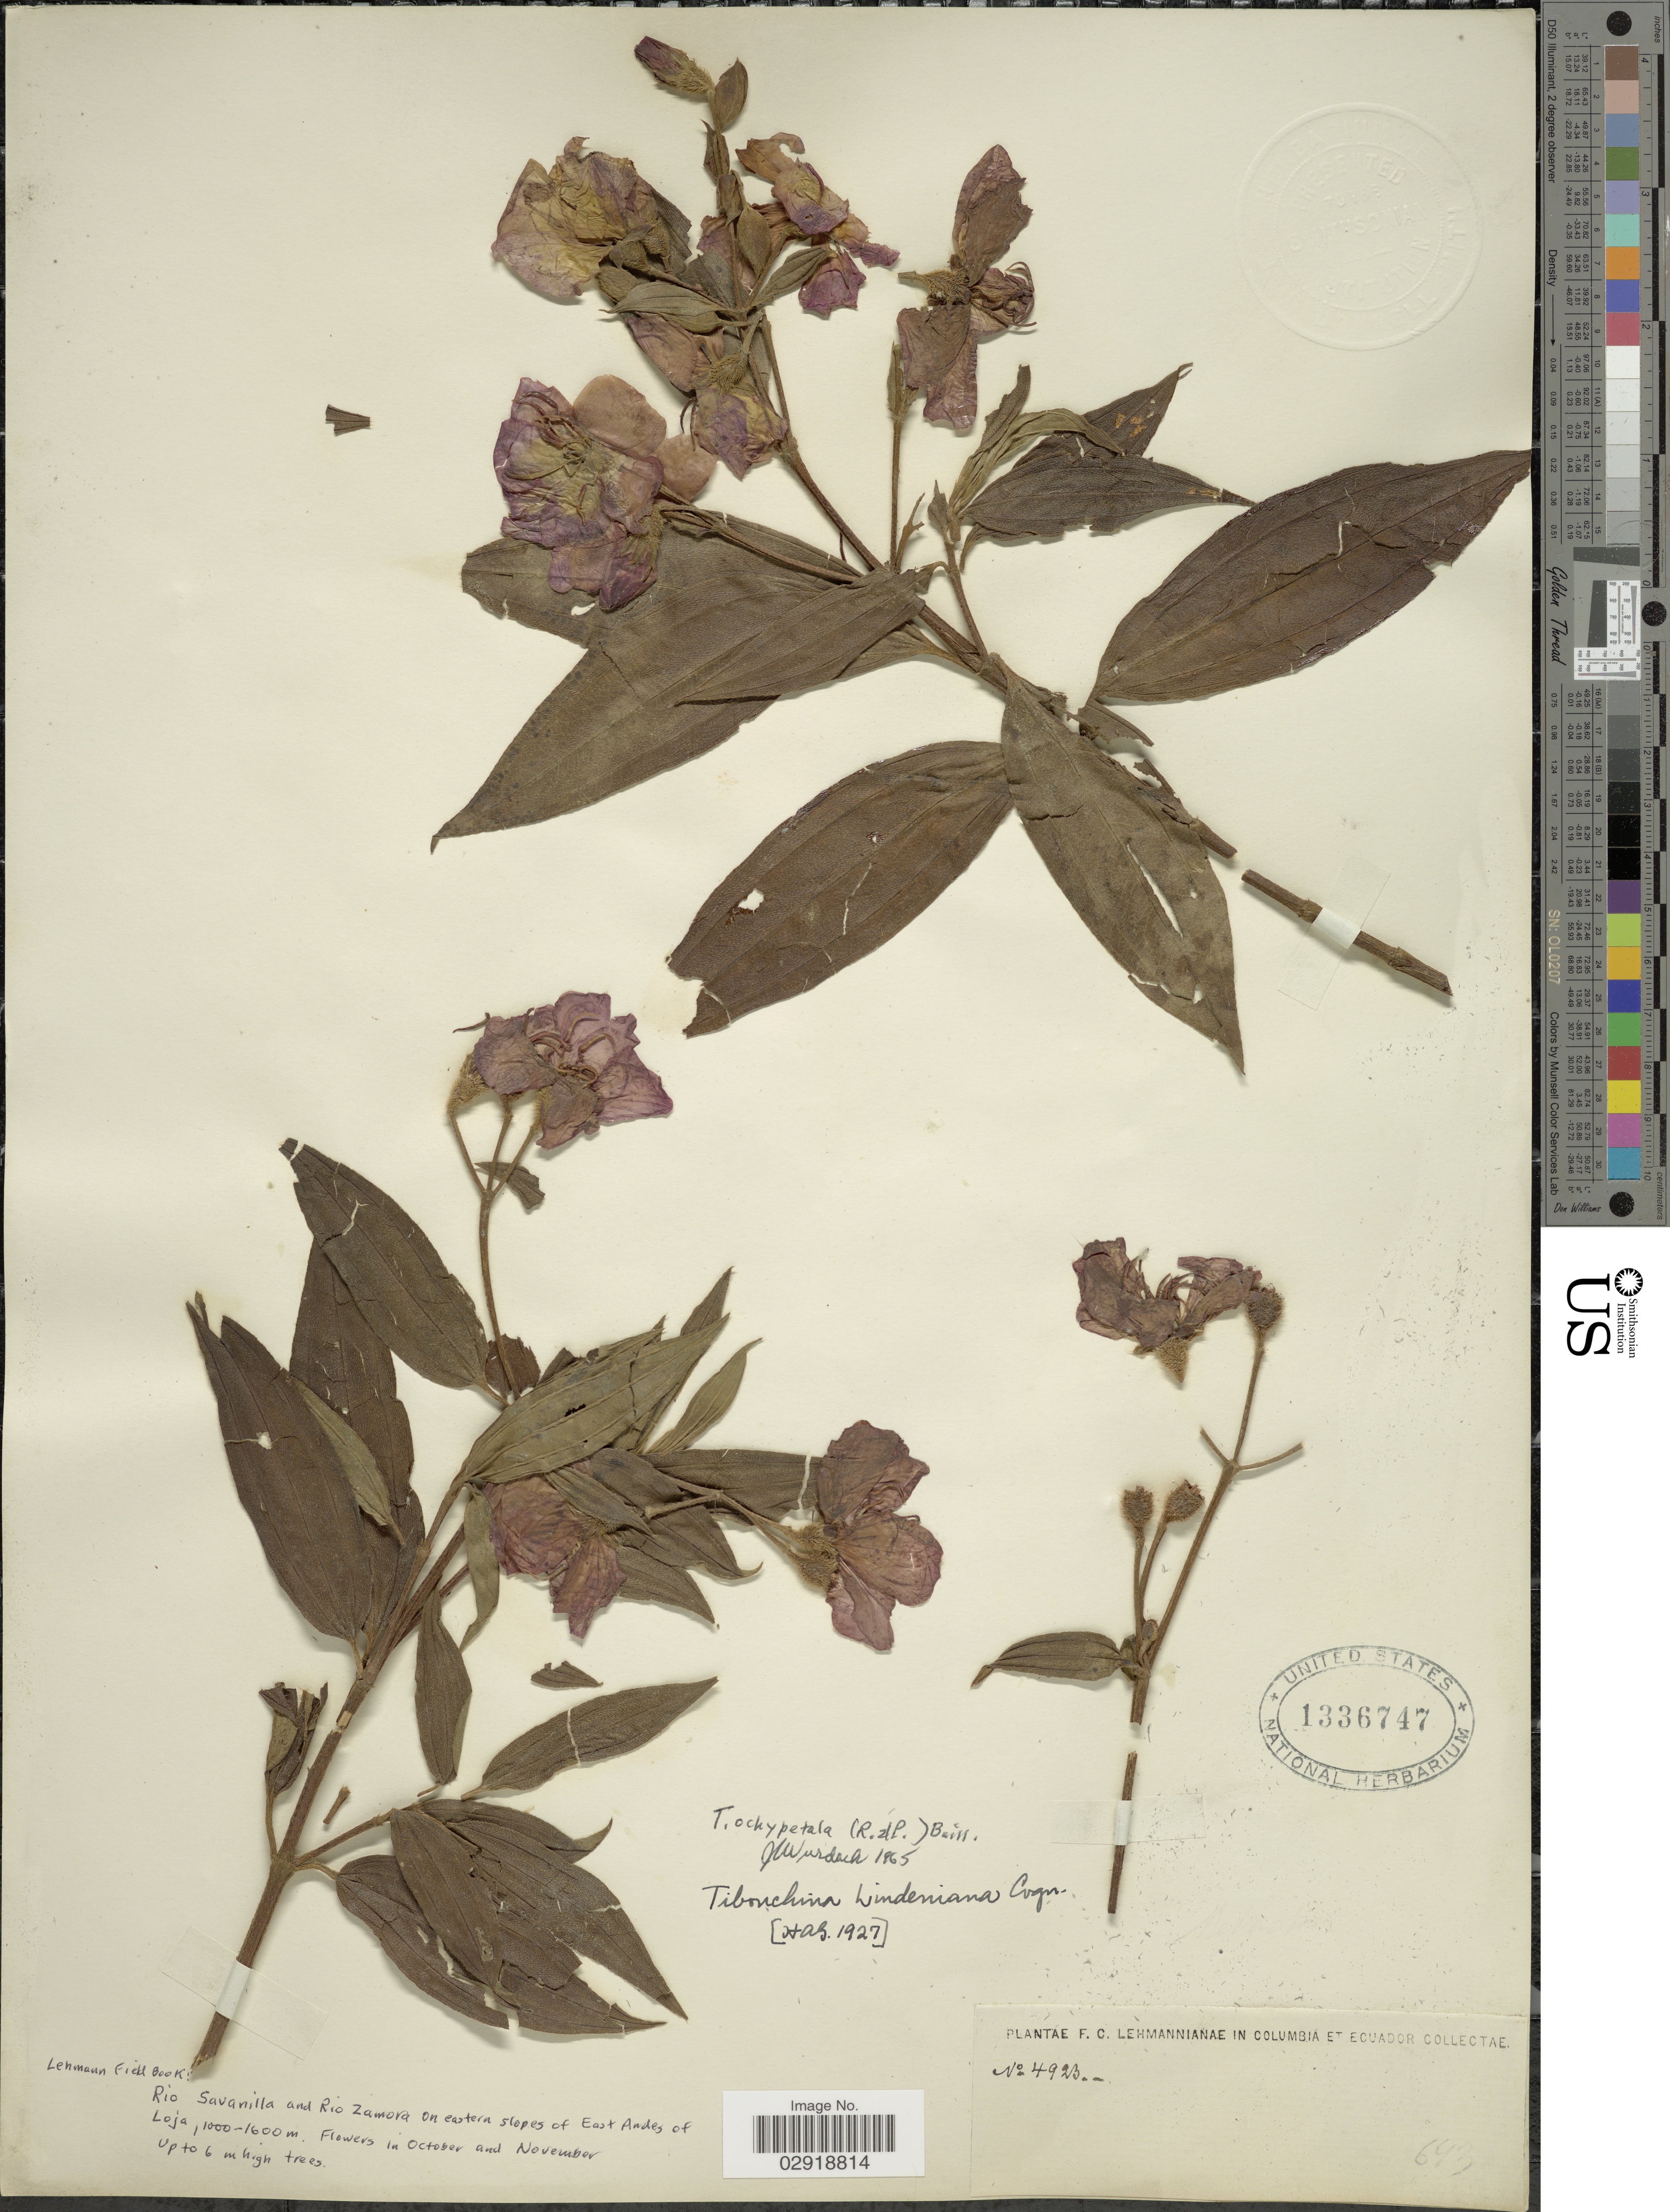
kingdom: Plantae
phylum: Tracheophyta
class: Magnoliopsida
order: Myrtales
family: Melastomataceae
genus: Pleroma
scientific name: Pleroma ochypetalum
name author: (Ruiz & Pav.) D. Don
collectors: F. C. Lehmann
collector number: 4923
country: Ecuador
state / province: Loja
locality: Rio Savanilla and Rio Zamora on eastern slopes of East Andes of Loja.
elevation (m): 1000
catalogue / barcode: US 1336747